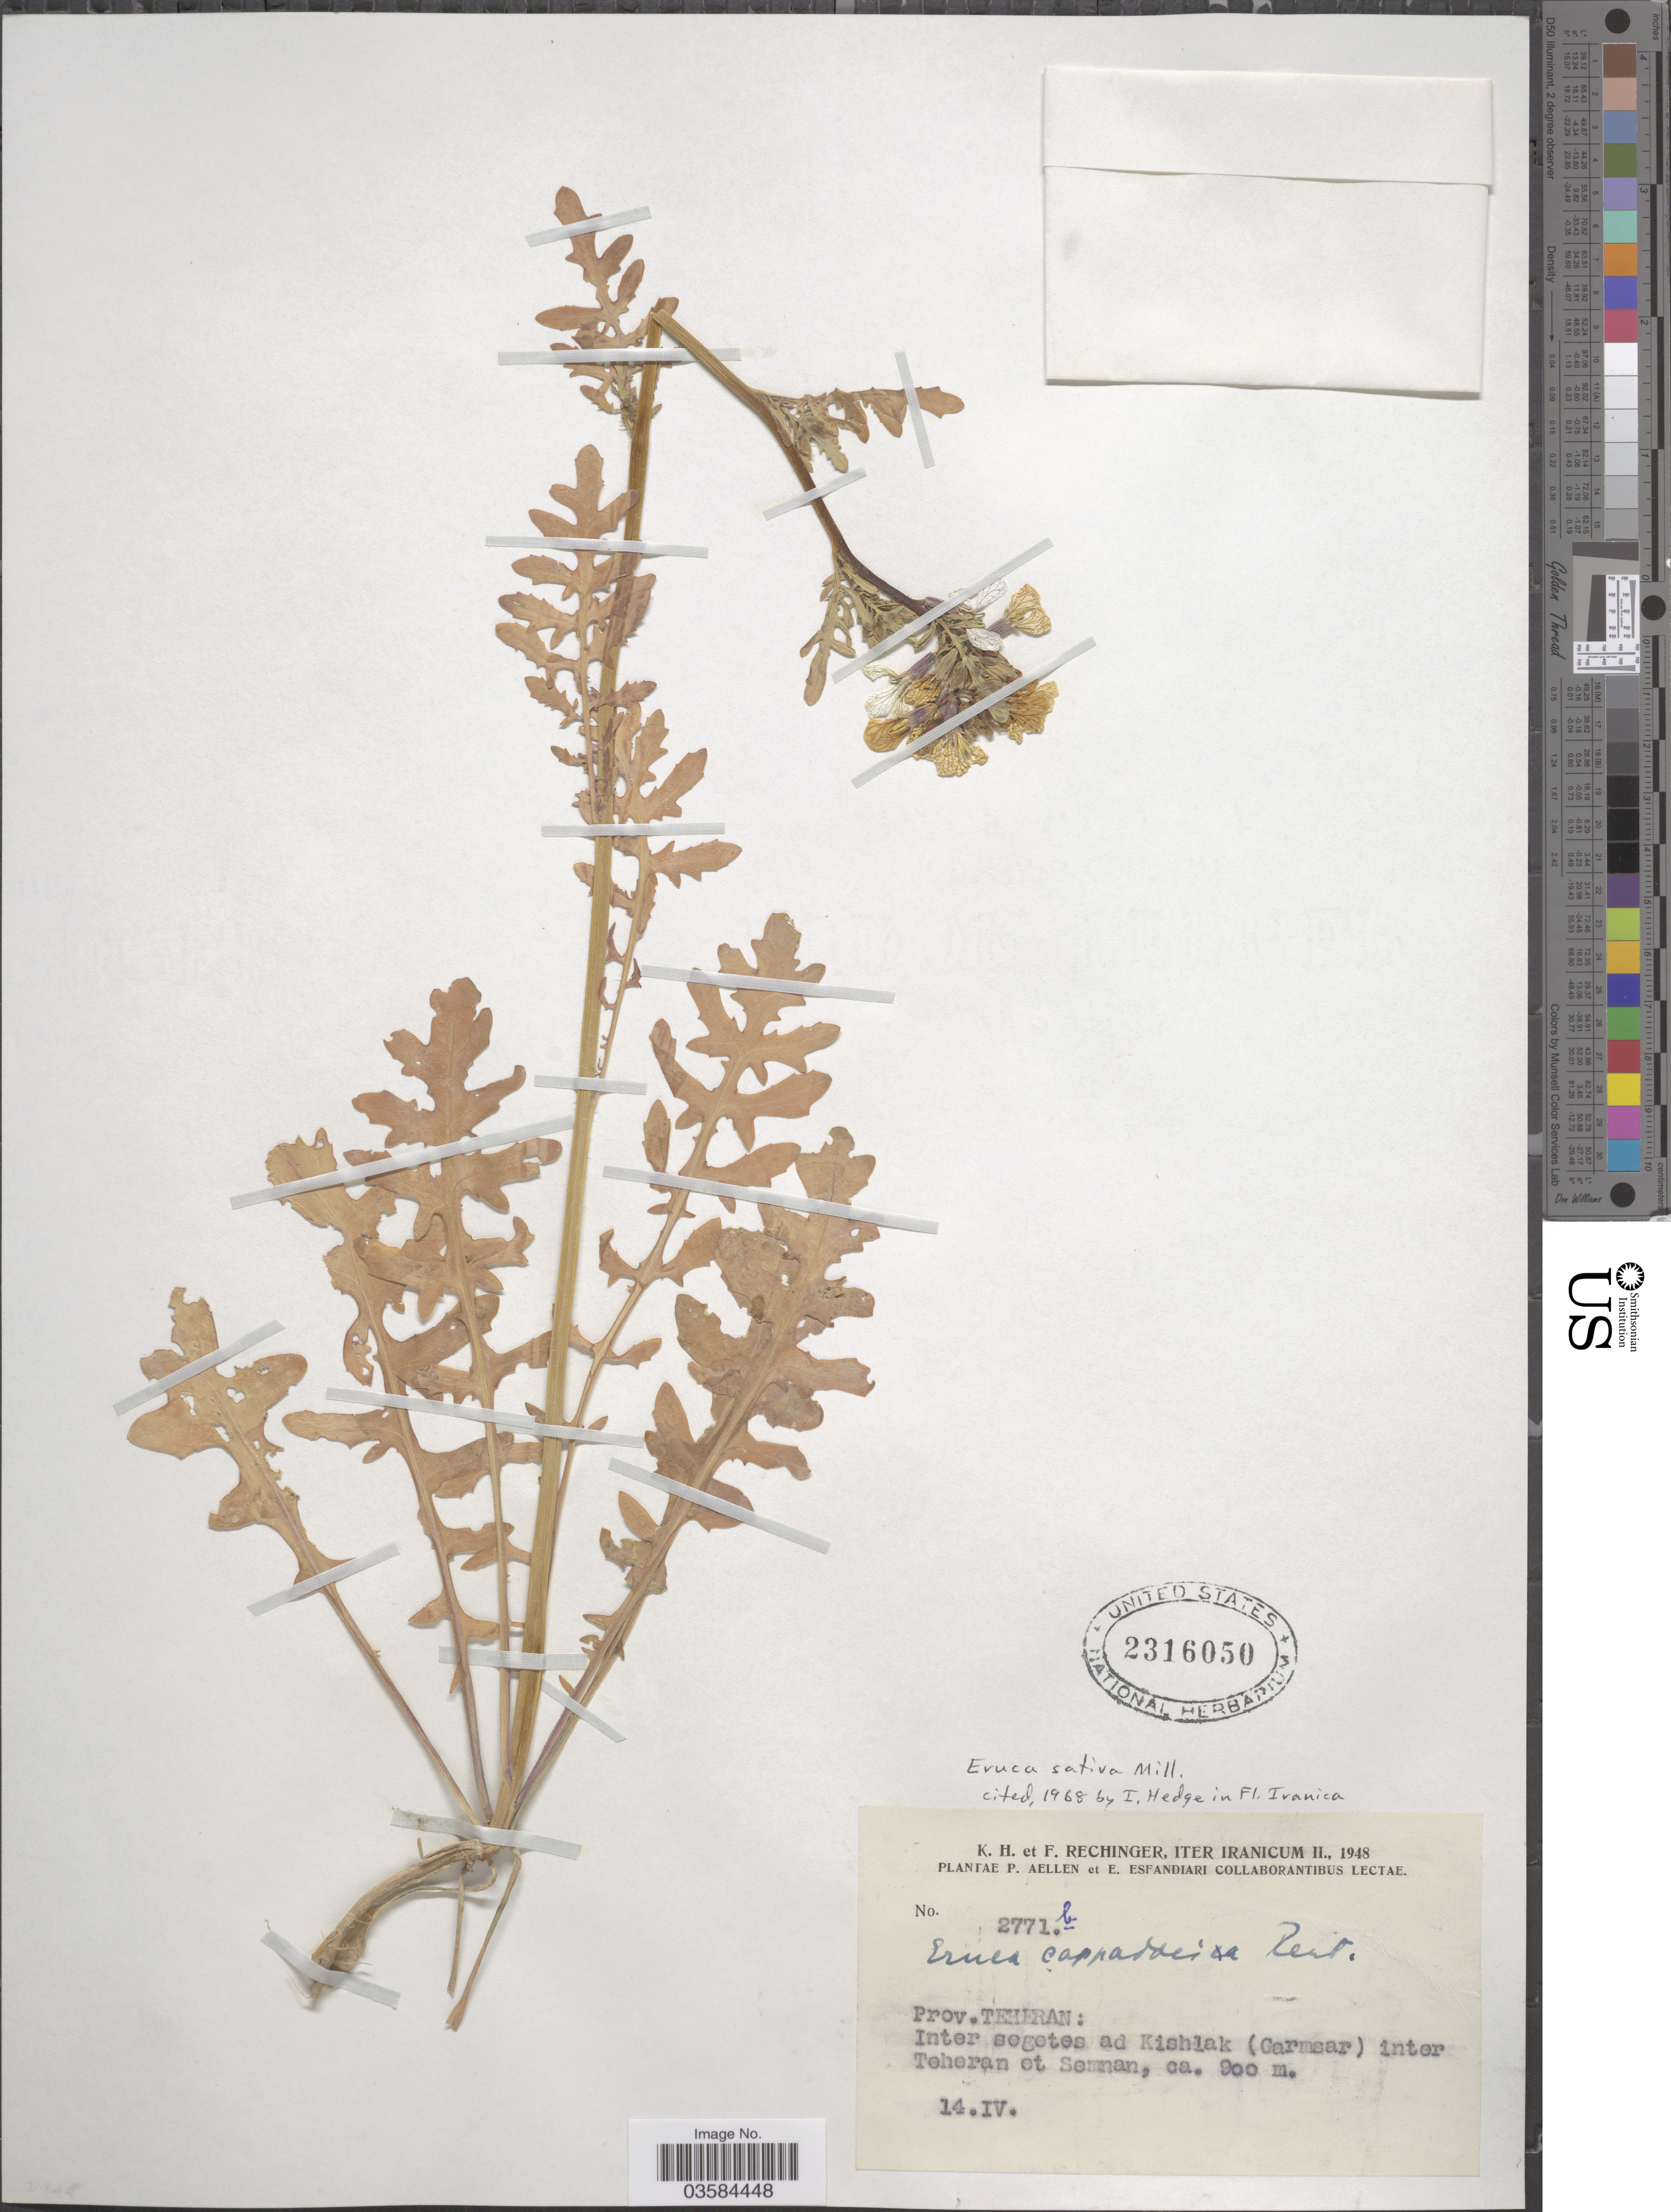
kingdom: Plantae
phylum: Tracheophyta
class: Magnoliopsida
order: Brassicales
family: Brassicaceae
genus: Eruca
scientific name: Eruca vesicaria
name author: (L.) Cav.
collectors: K. H. Rechinger & F. Rechinger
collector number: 2771b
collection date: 1948-04-14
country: Iran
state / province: Semnan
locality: Prov. Teheran: Inter segetes ad Kishlak (Garmsar) inter Teheran et Semnan.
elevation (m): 900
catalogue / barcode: US 2316050